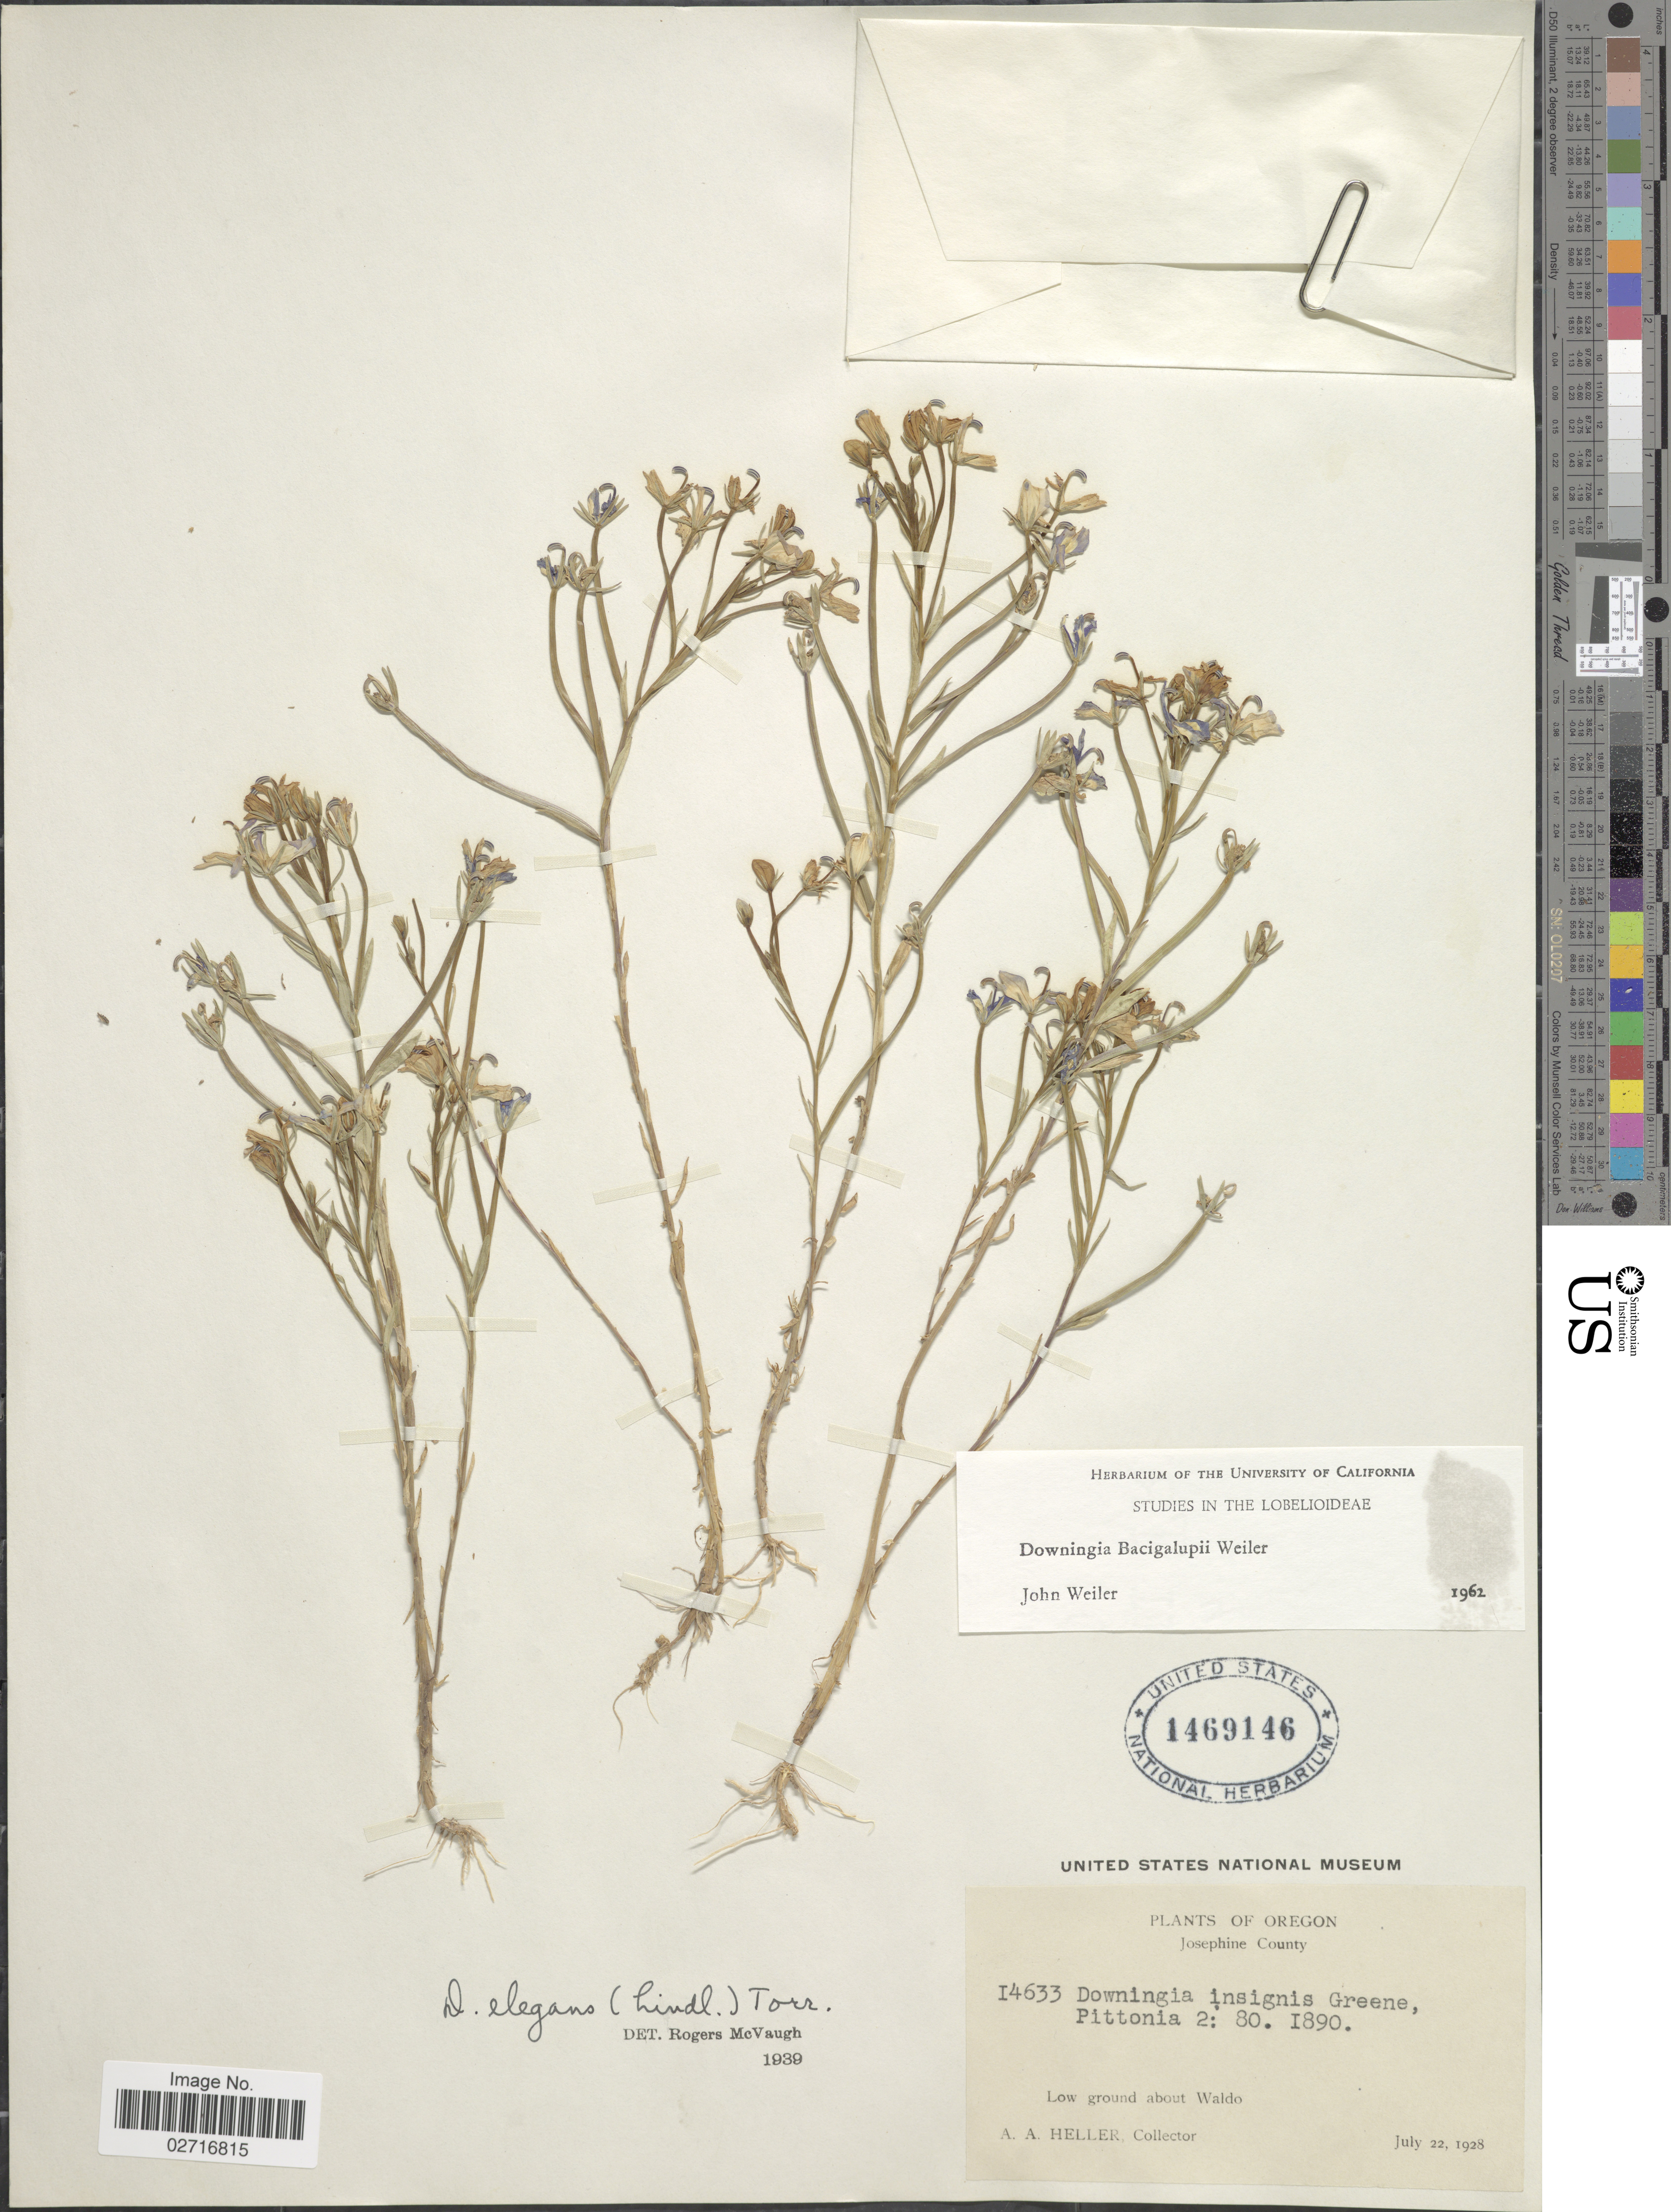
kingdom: Plantae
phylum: Tracheophyta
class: Magnoliopsida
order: Asterales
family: Campanulaceae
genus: Downingia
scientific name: Downingia bacigalupii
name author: Weiler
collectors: A. A. Heller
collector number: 14633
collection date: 1928-07-22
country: United States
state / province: Oregon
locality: Josephine County, low ground about Waldo.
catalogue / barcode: US 1469146